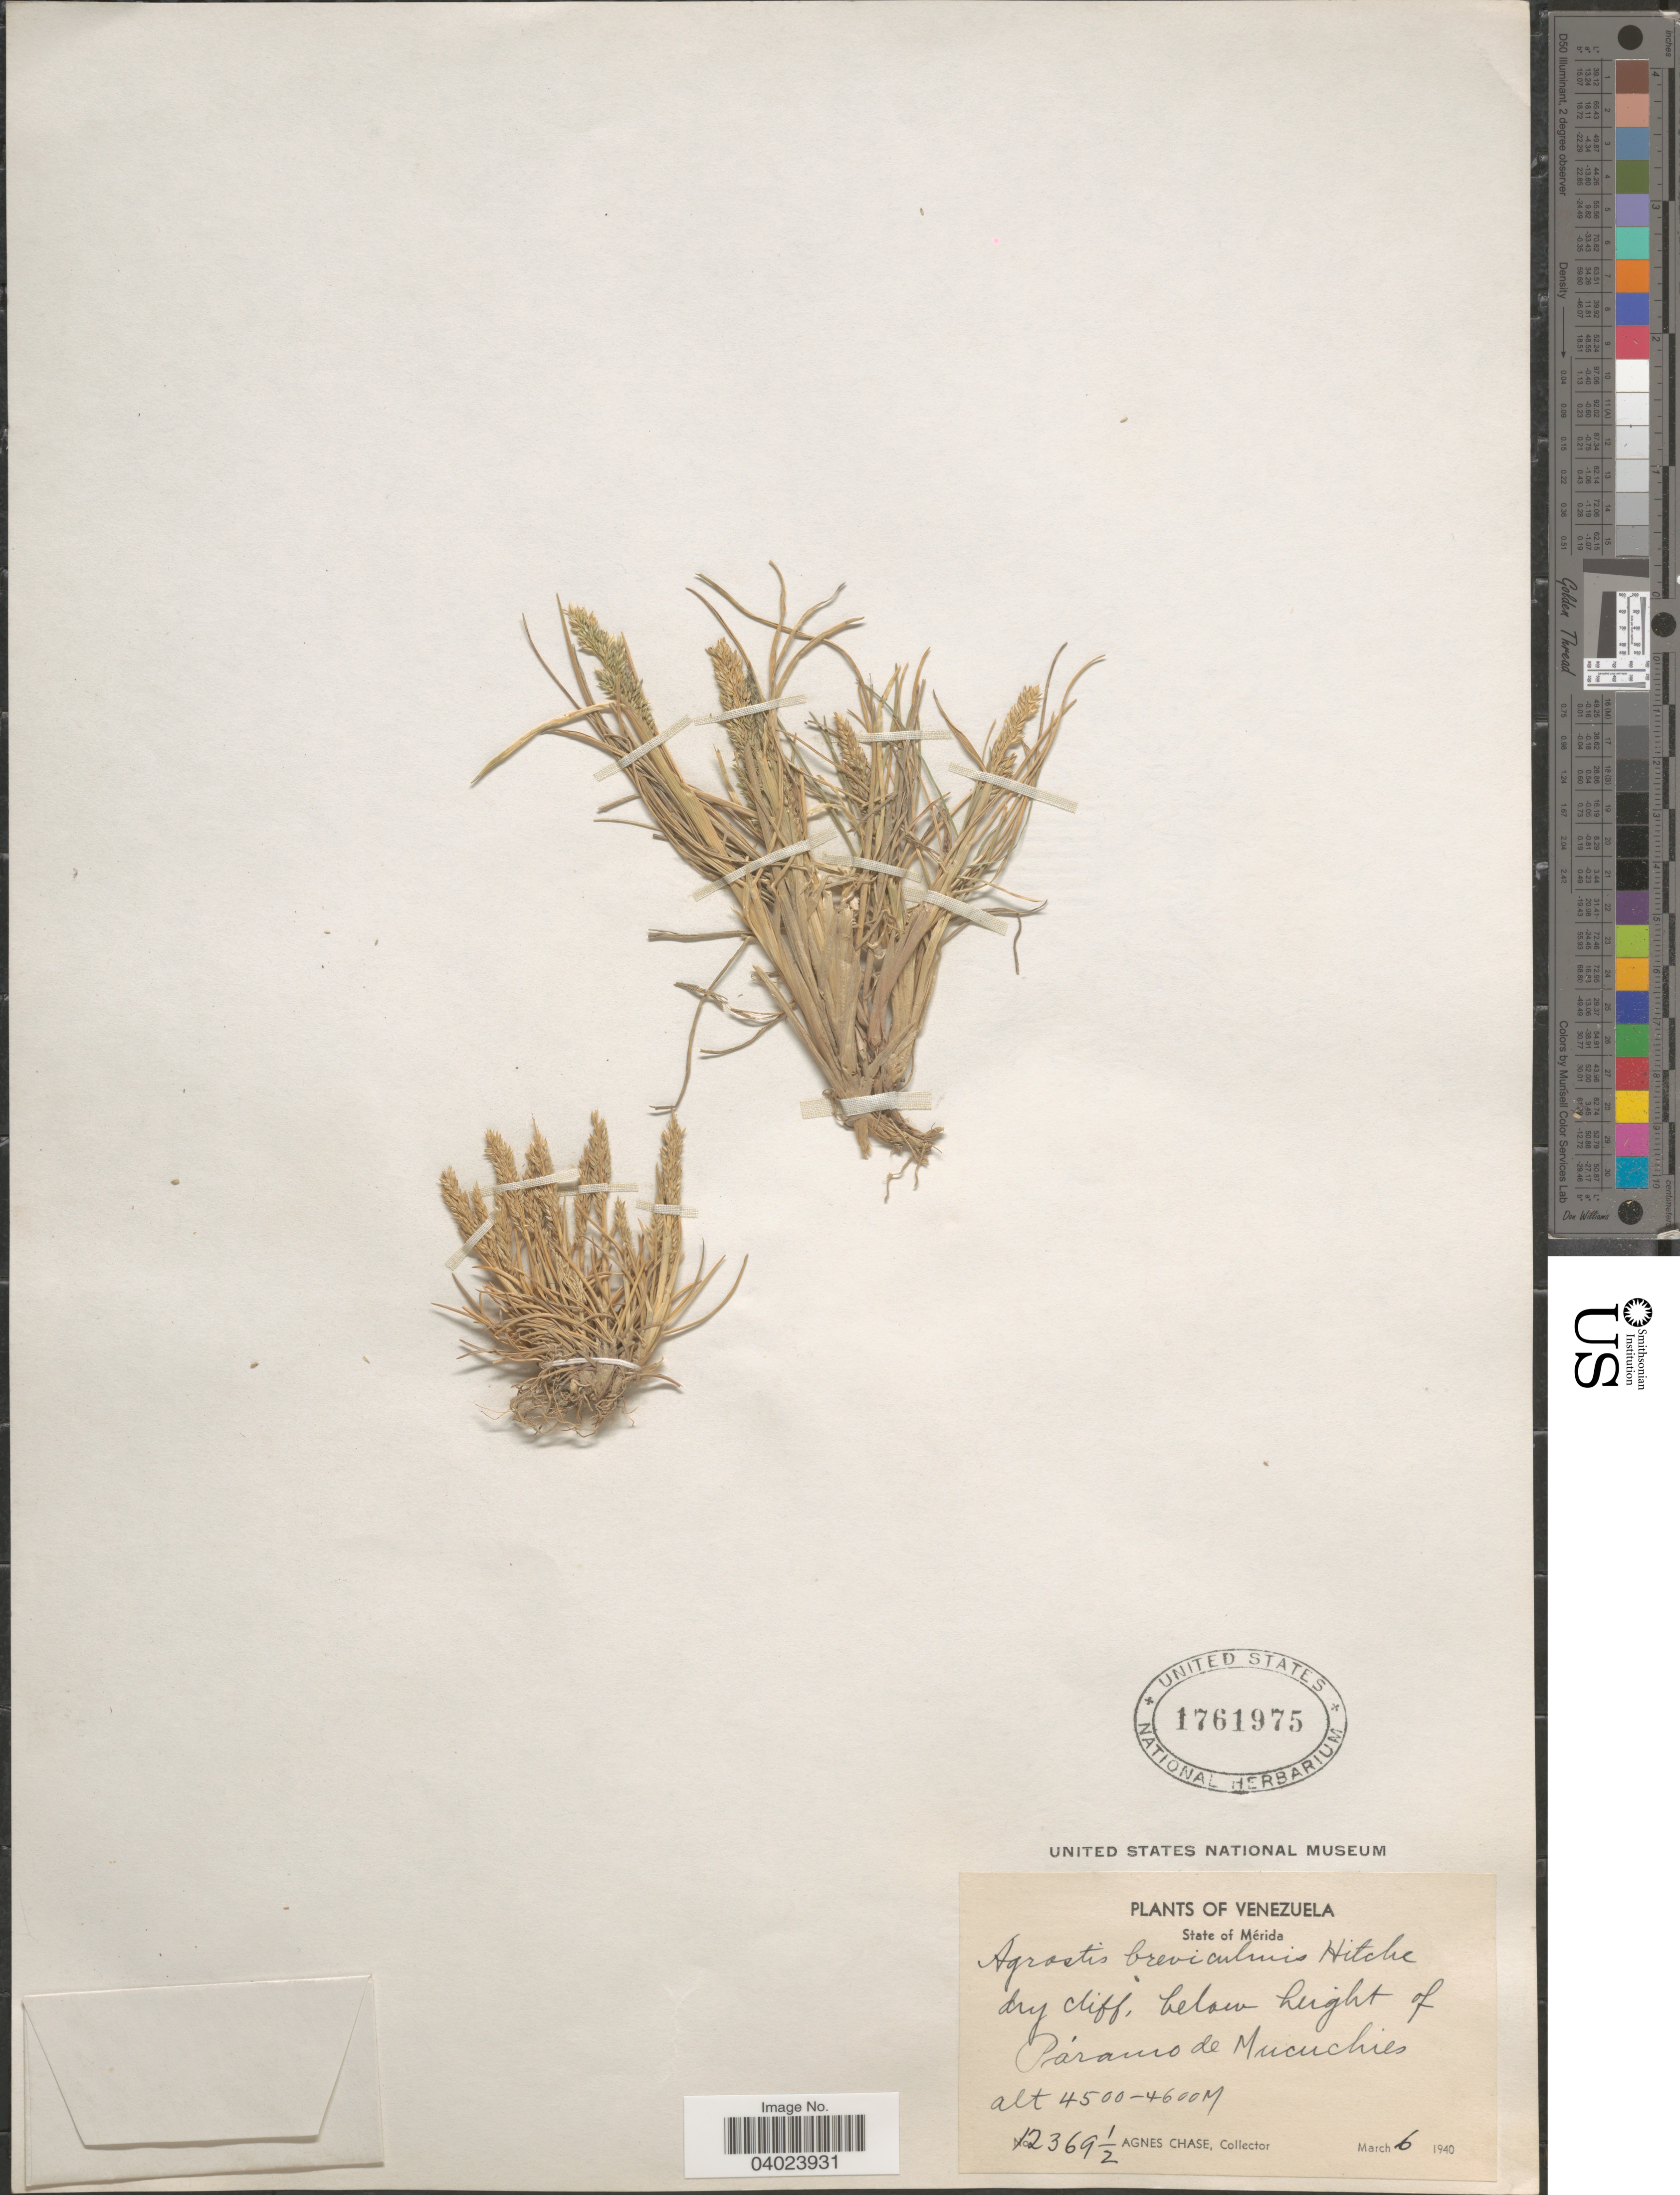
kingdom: Plantae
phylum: Tracheophyta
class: Liliopsida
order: Poales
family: Poaceae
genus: Agrostis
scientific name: Agrostis breviculmis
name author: Hitchc.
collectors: A. Chase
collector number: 12369½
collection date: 1940-03-06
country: Venezuela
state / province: Merida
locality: Dry cliff, below height of Páramo de Mucuchies.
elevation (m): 4500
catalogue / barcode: US 1761975